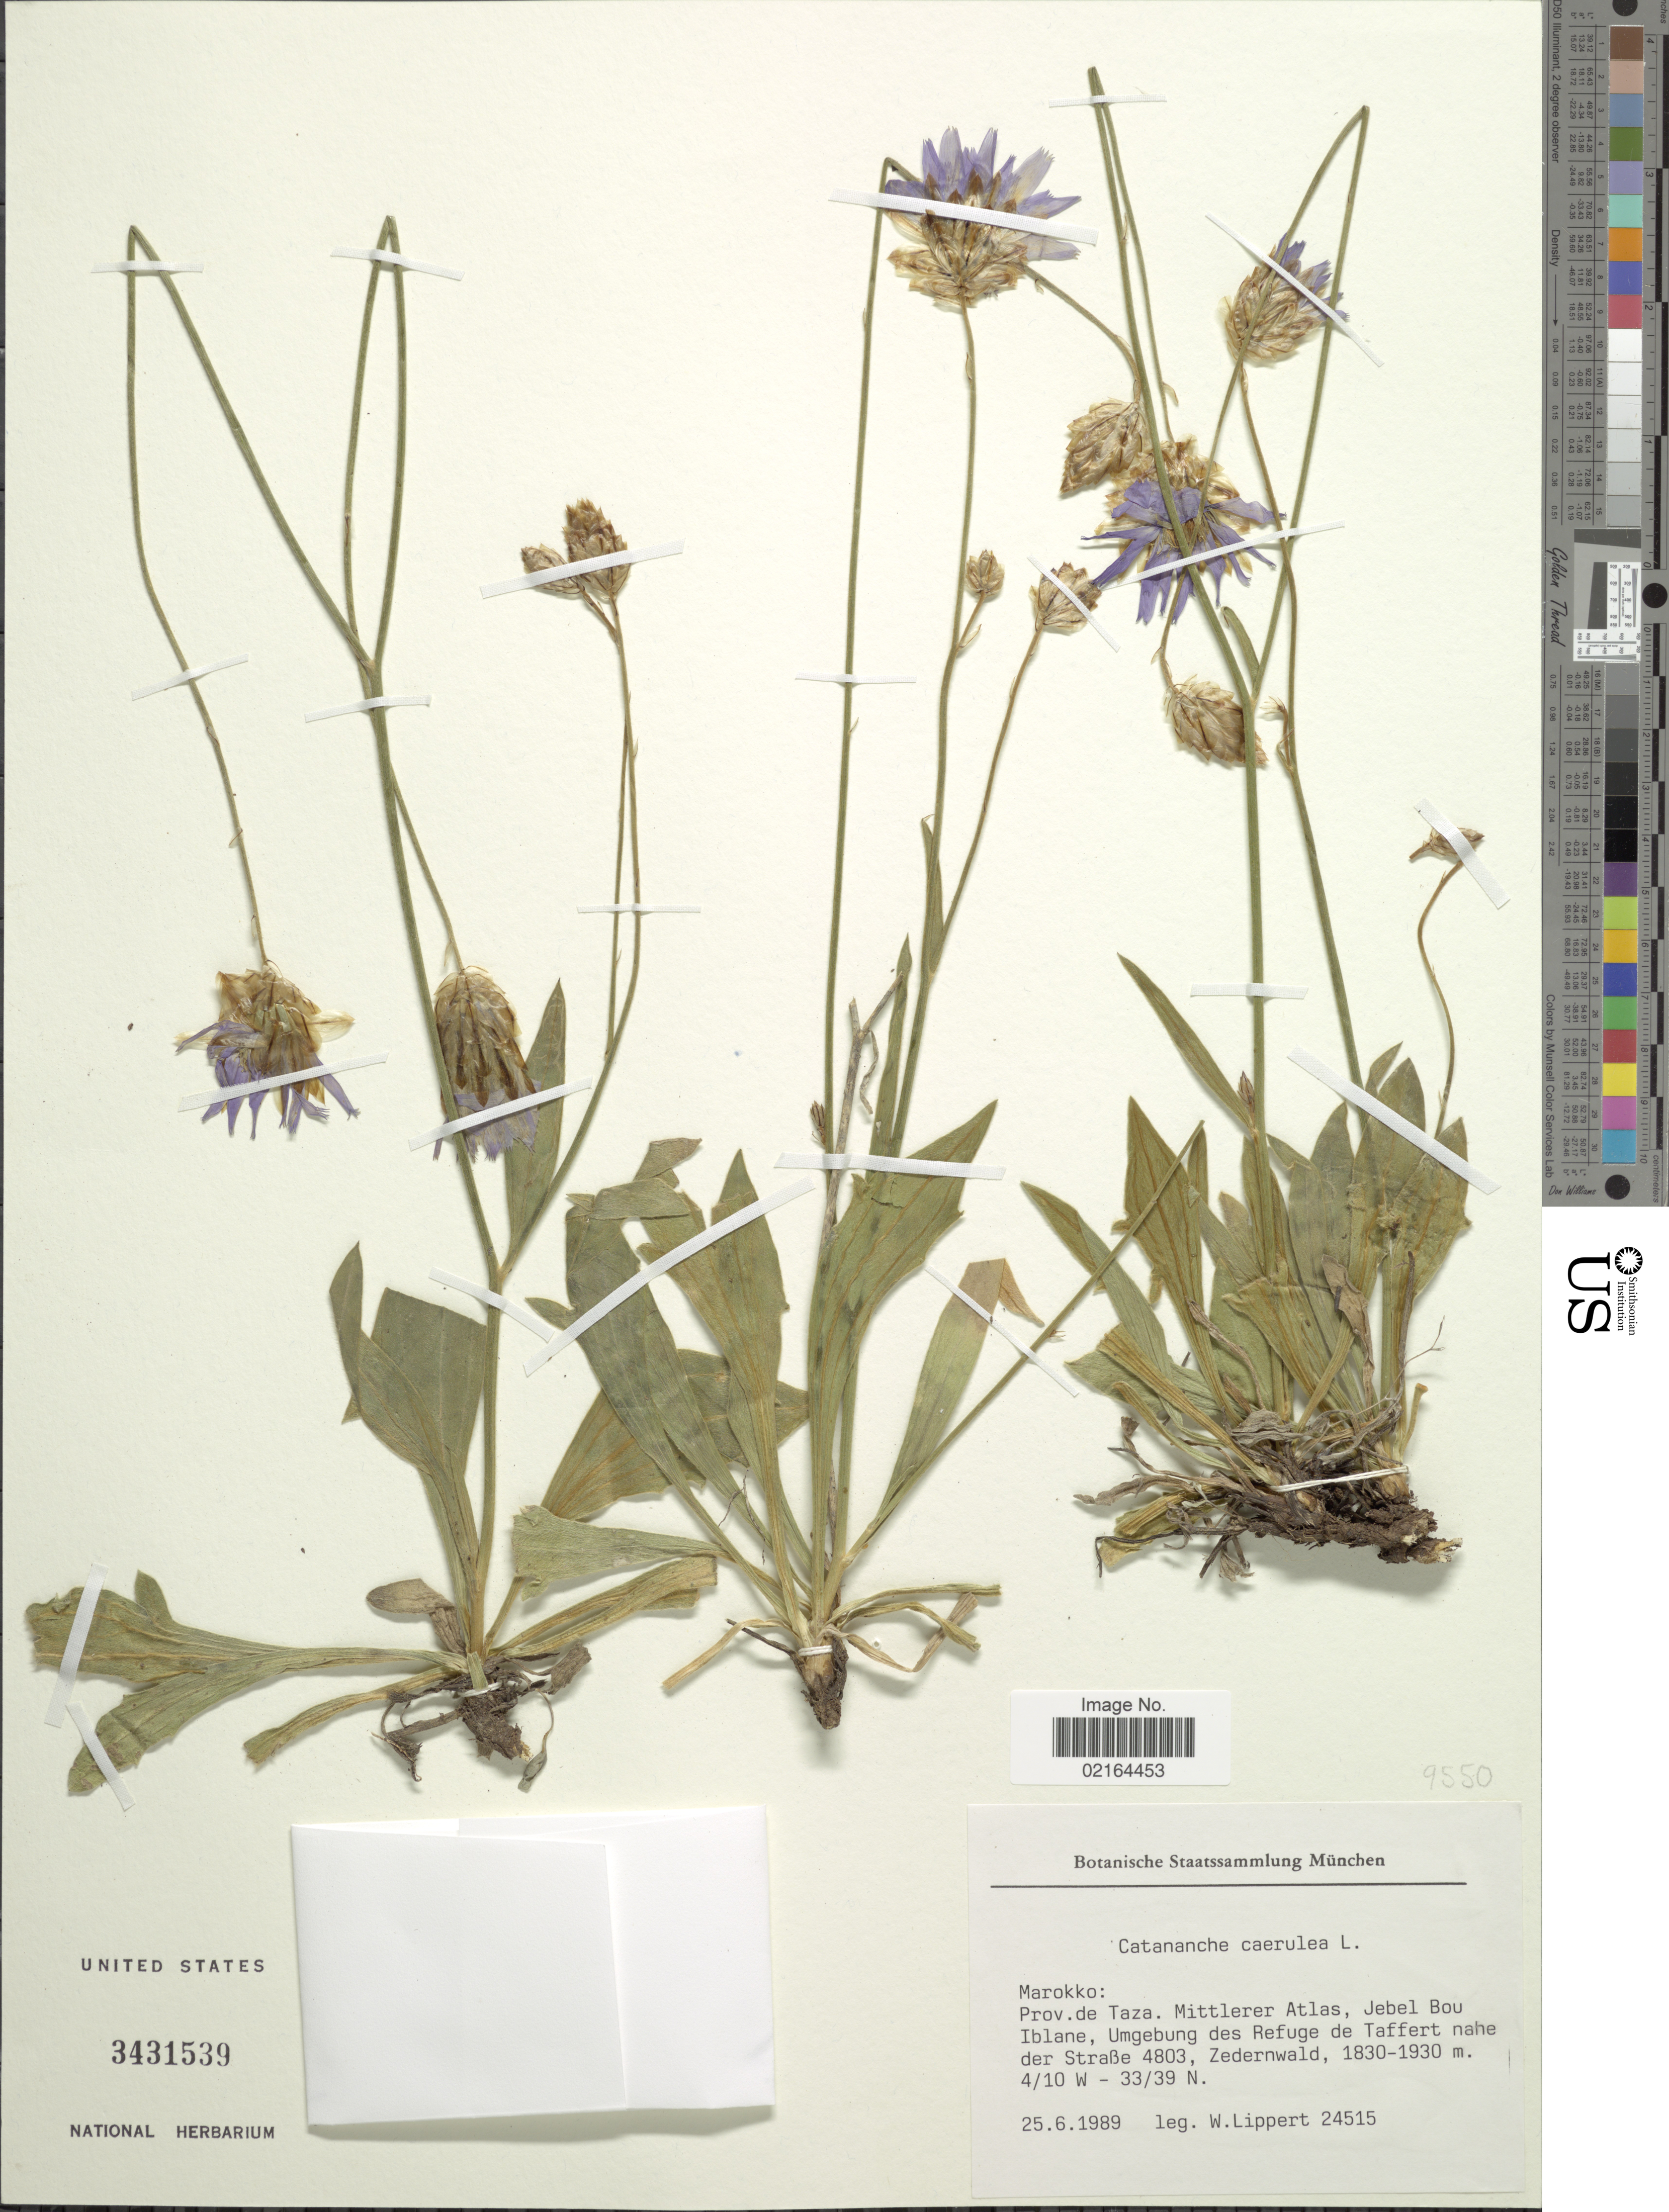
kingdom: Plantae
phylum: Tracheophyta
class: Magnoliopsida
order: Asterales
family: Asteraceae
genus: Catananche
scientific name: Catananche caerulea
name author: L.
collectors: W. Lippert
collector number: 24515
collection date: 1989-06-25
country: Morocco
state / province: Taza-Al Hoceima-Taounate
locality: Marokko: Prov. de Taza, Mittlerer Atlas, Jebel Boiu Iblane, Umgebung des Refuge de Taffert nahe der strasse 4803, Zederwald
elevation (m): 1830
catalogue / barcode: US 3431539